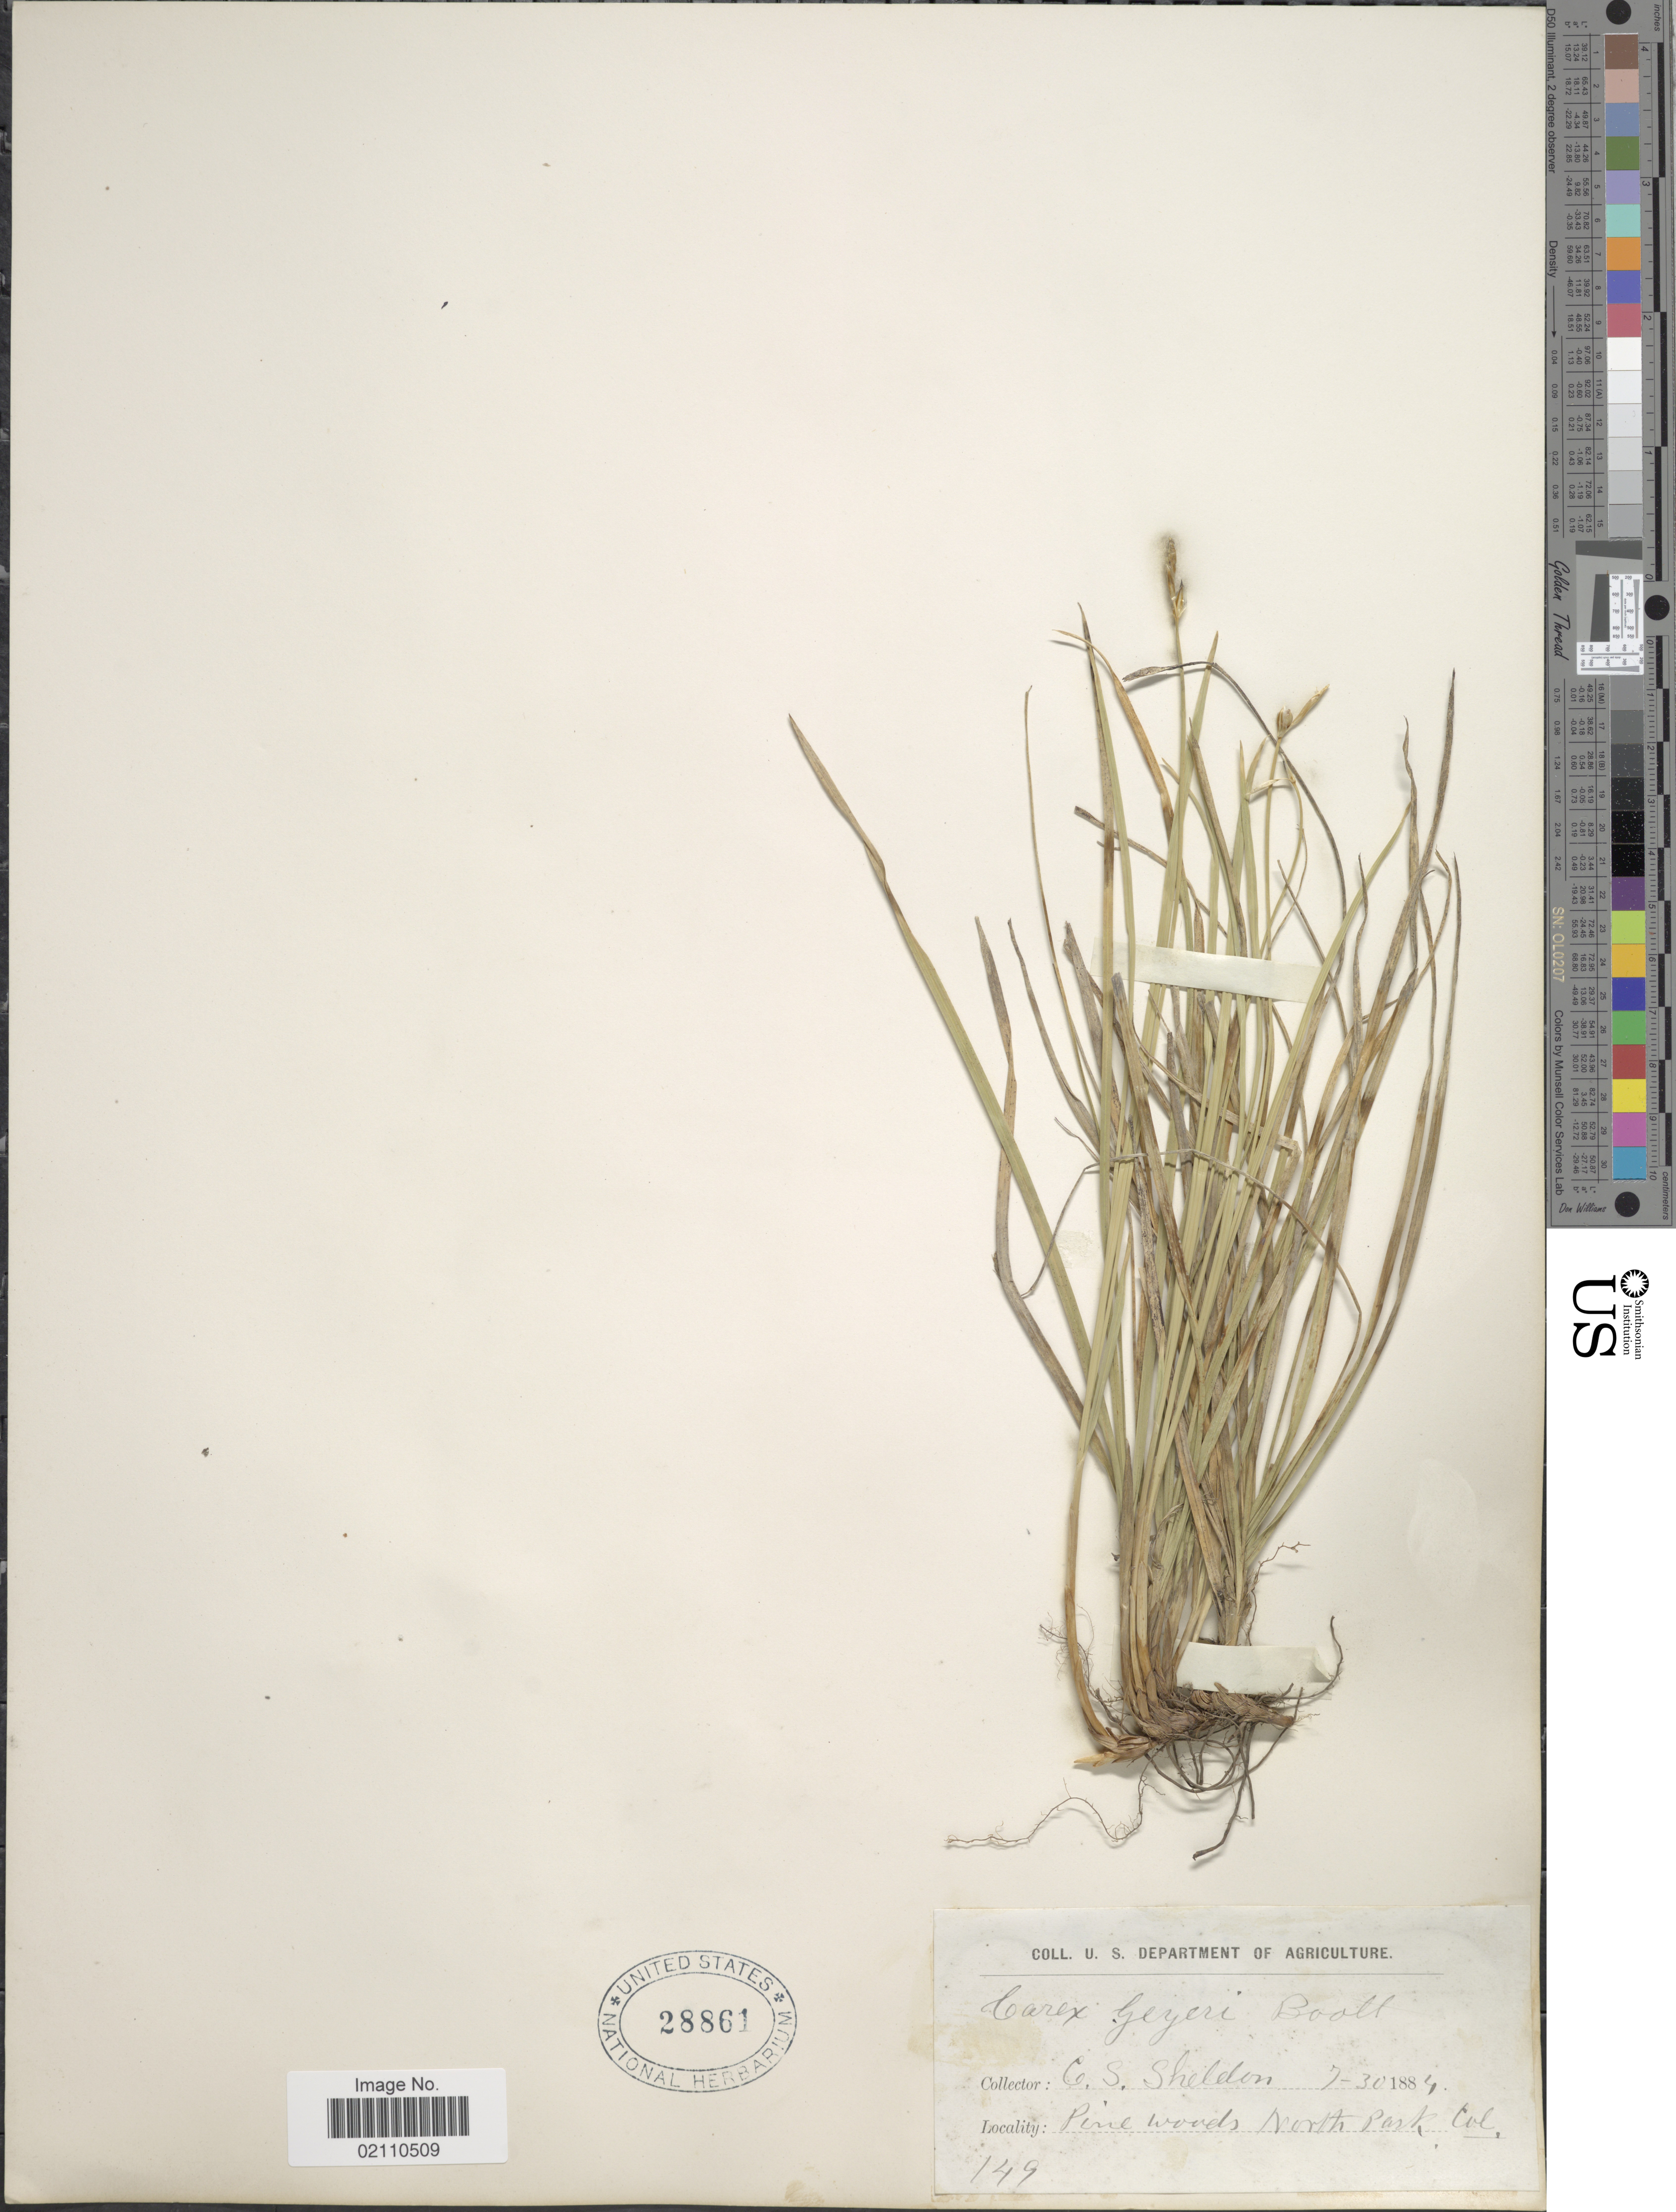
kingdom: Plantae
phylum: Tracheophyta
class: Liliopsida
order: Poales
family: Cyperaceae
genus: Carex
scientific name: Carex geyeri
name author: Boott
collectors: C. S. Sheldon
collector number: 149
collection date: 1884-07-30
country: United States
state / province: Colorado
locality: North Park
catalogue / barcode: US 28861